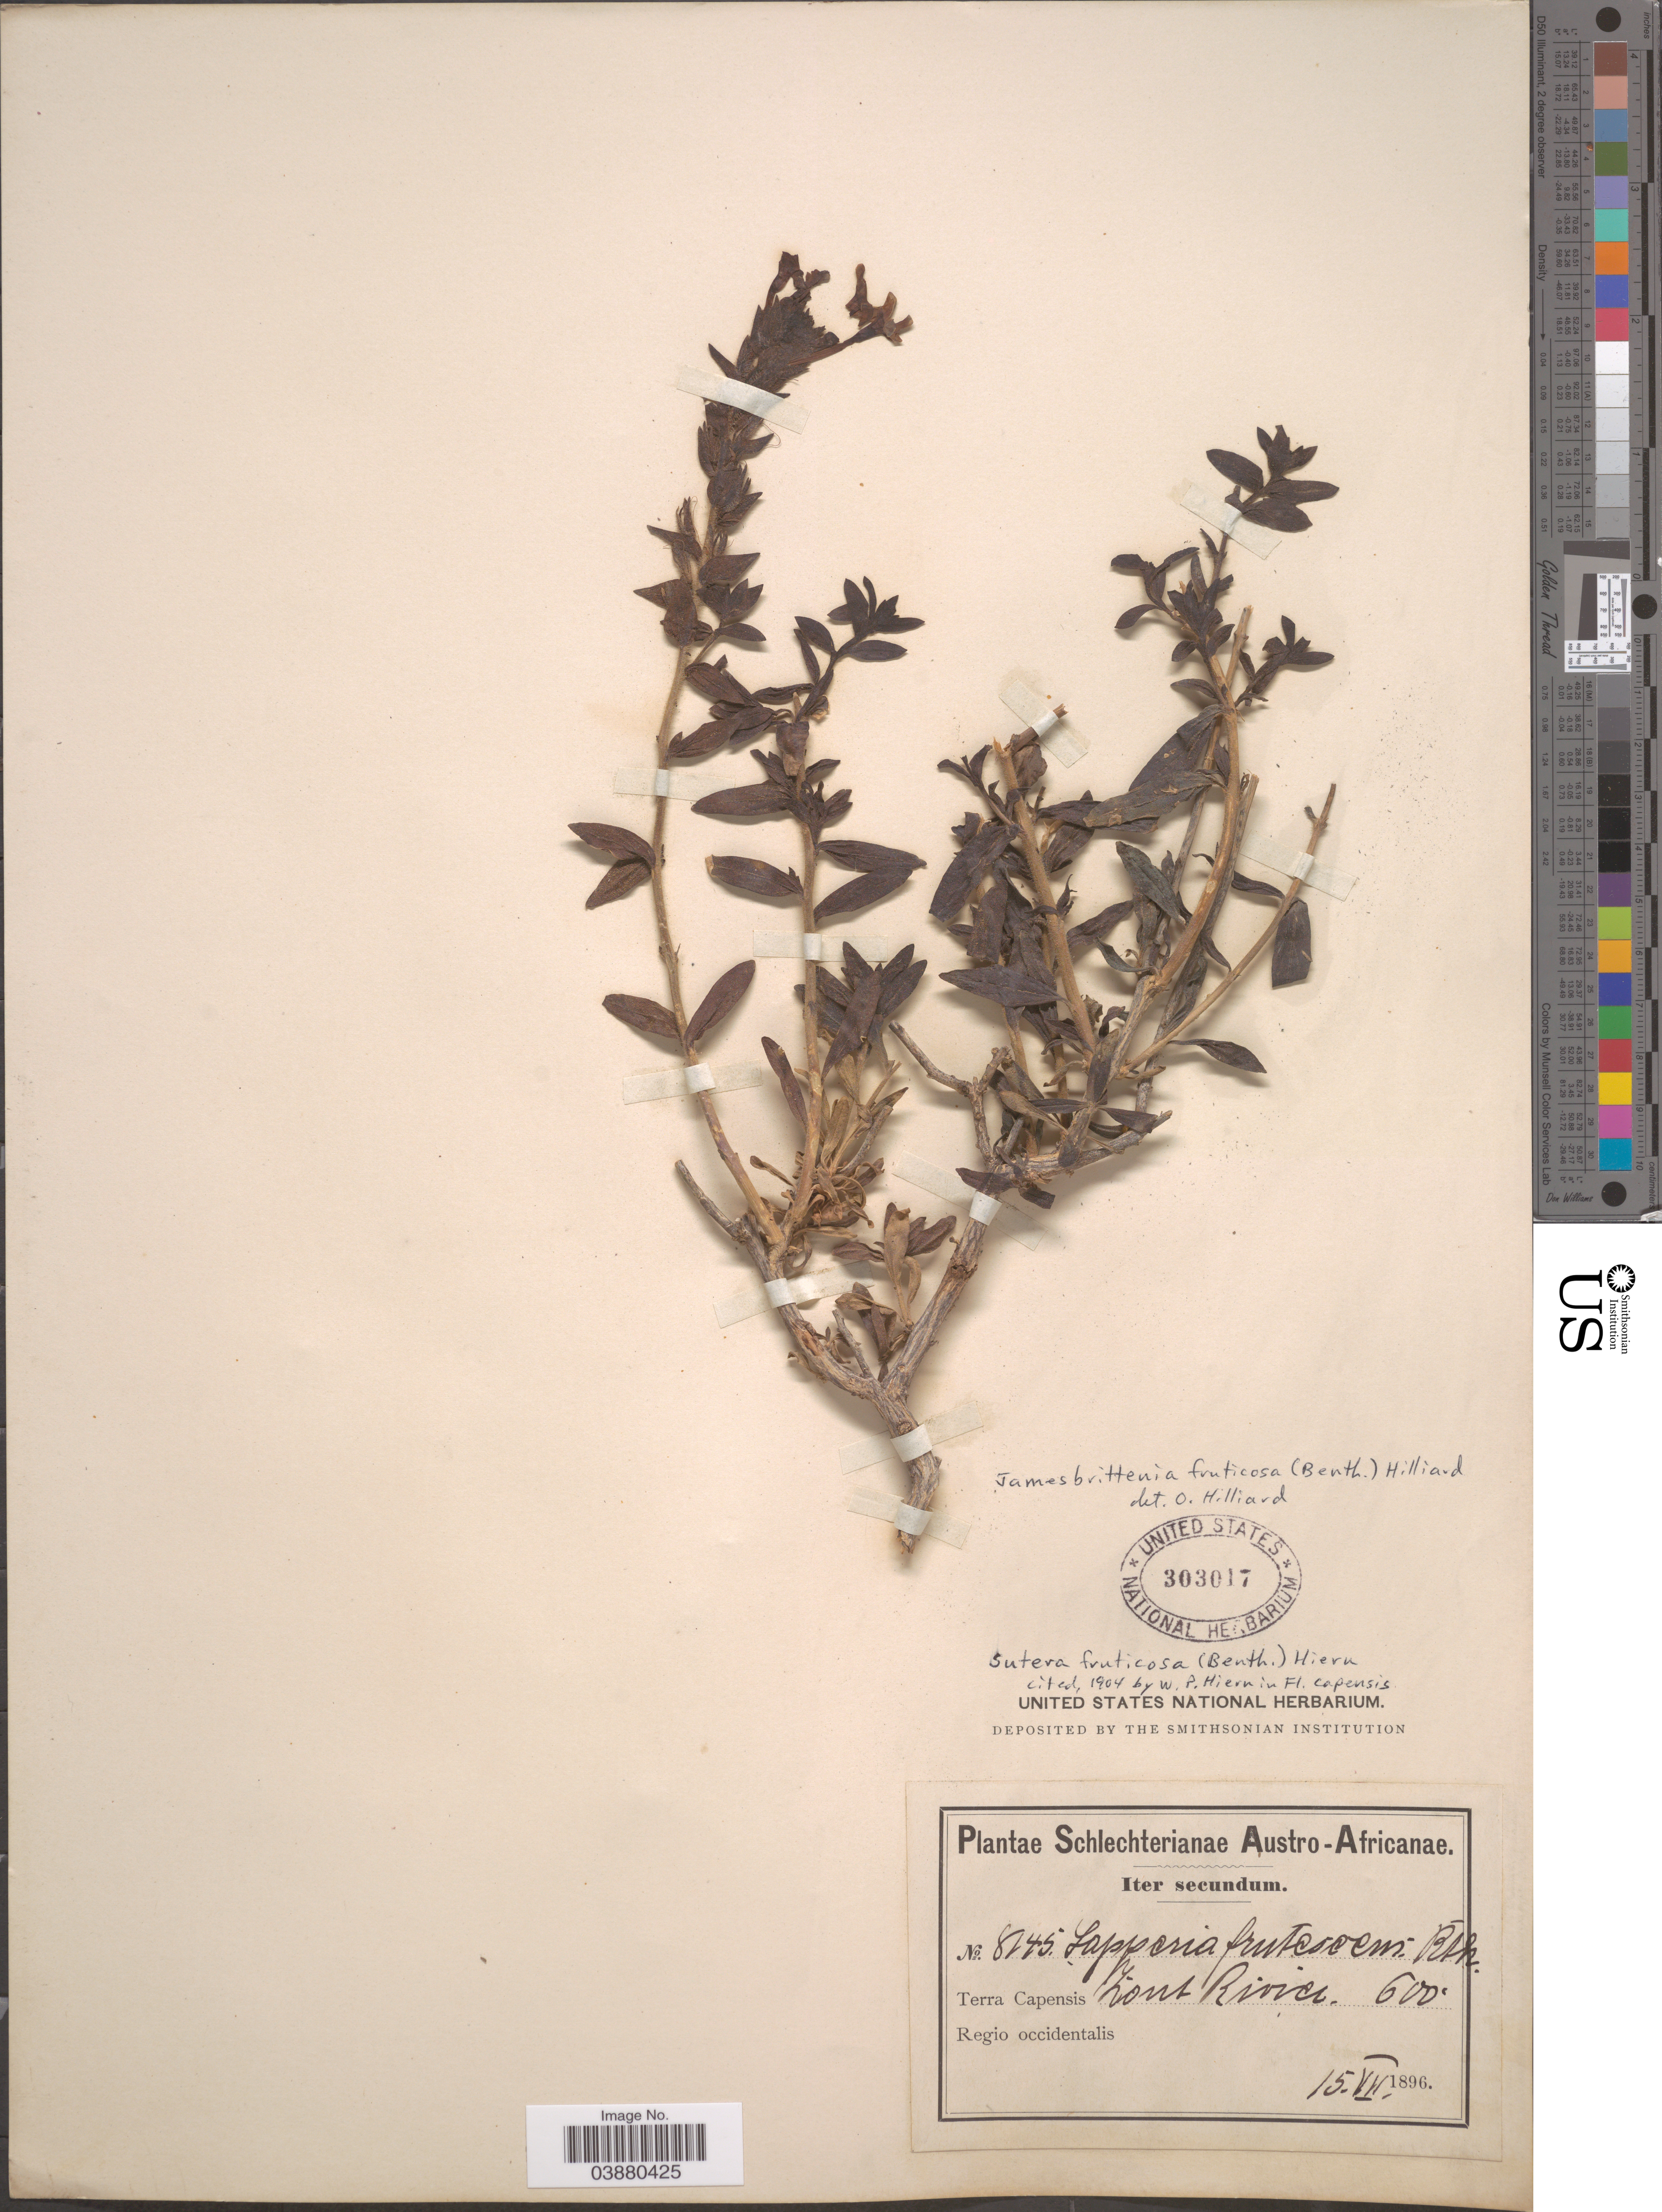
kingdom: Plantae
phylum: Tracheophyta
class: Magnoliopsida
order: Lamiales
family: Scrophulariaceae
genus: Jamesbrittenia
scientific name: Jamesbrittenia fruticosa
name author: (Benth.) Hilliard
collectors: Schlechter, --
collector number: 8145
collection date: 1896-07-15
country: South Africa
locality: Austro-Africanae. Terra Capensis. Zout Rivier. Regio occidentalis.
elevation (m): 183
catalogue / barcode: US 303017